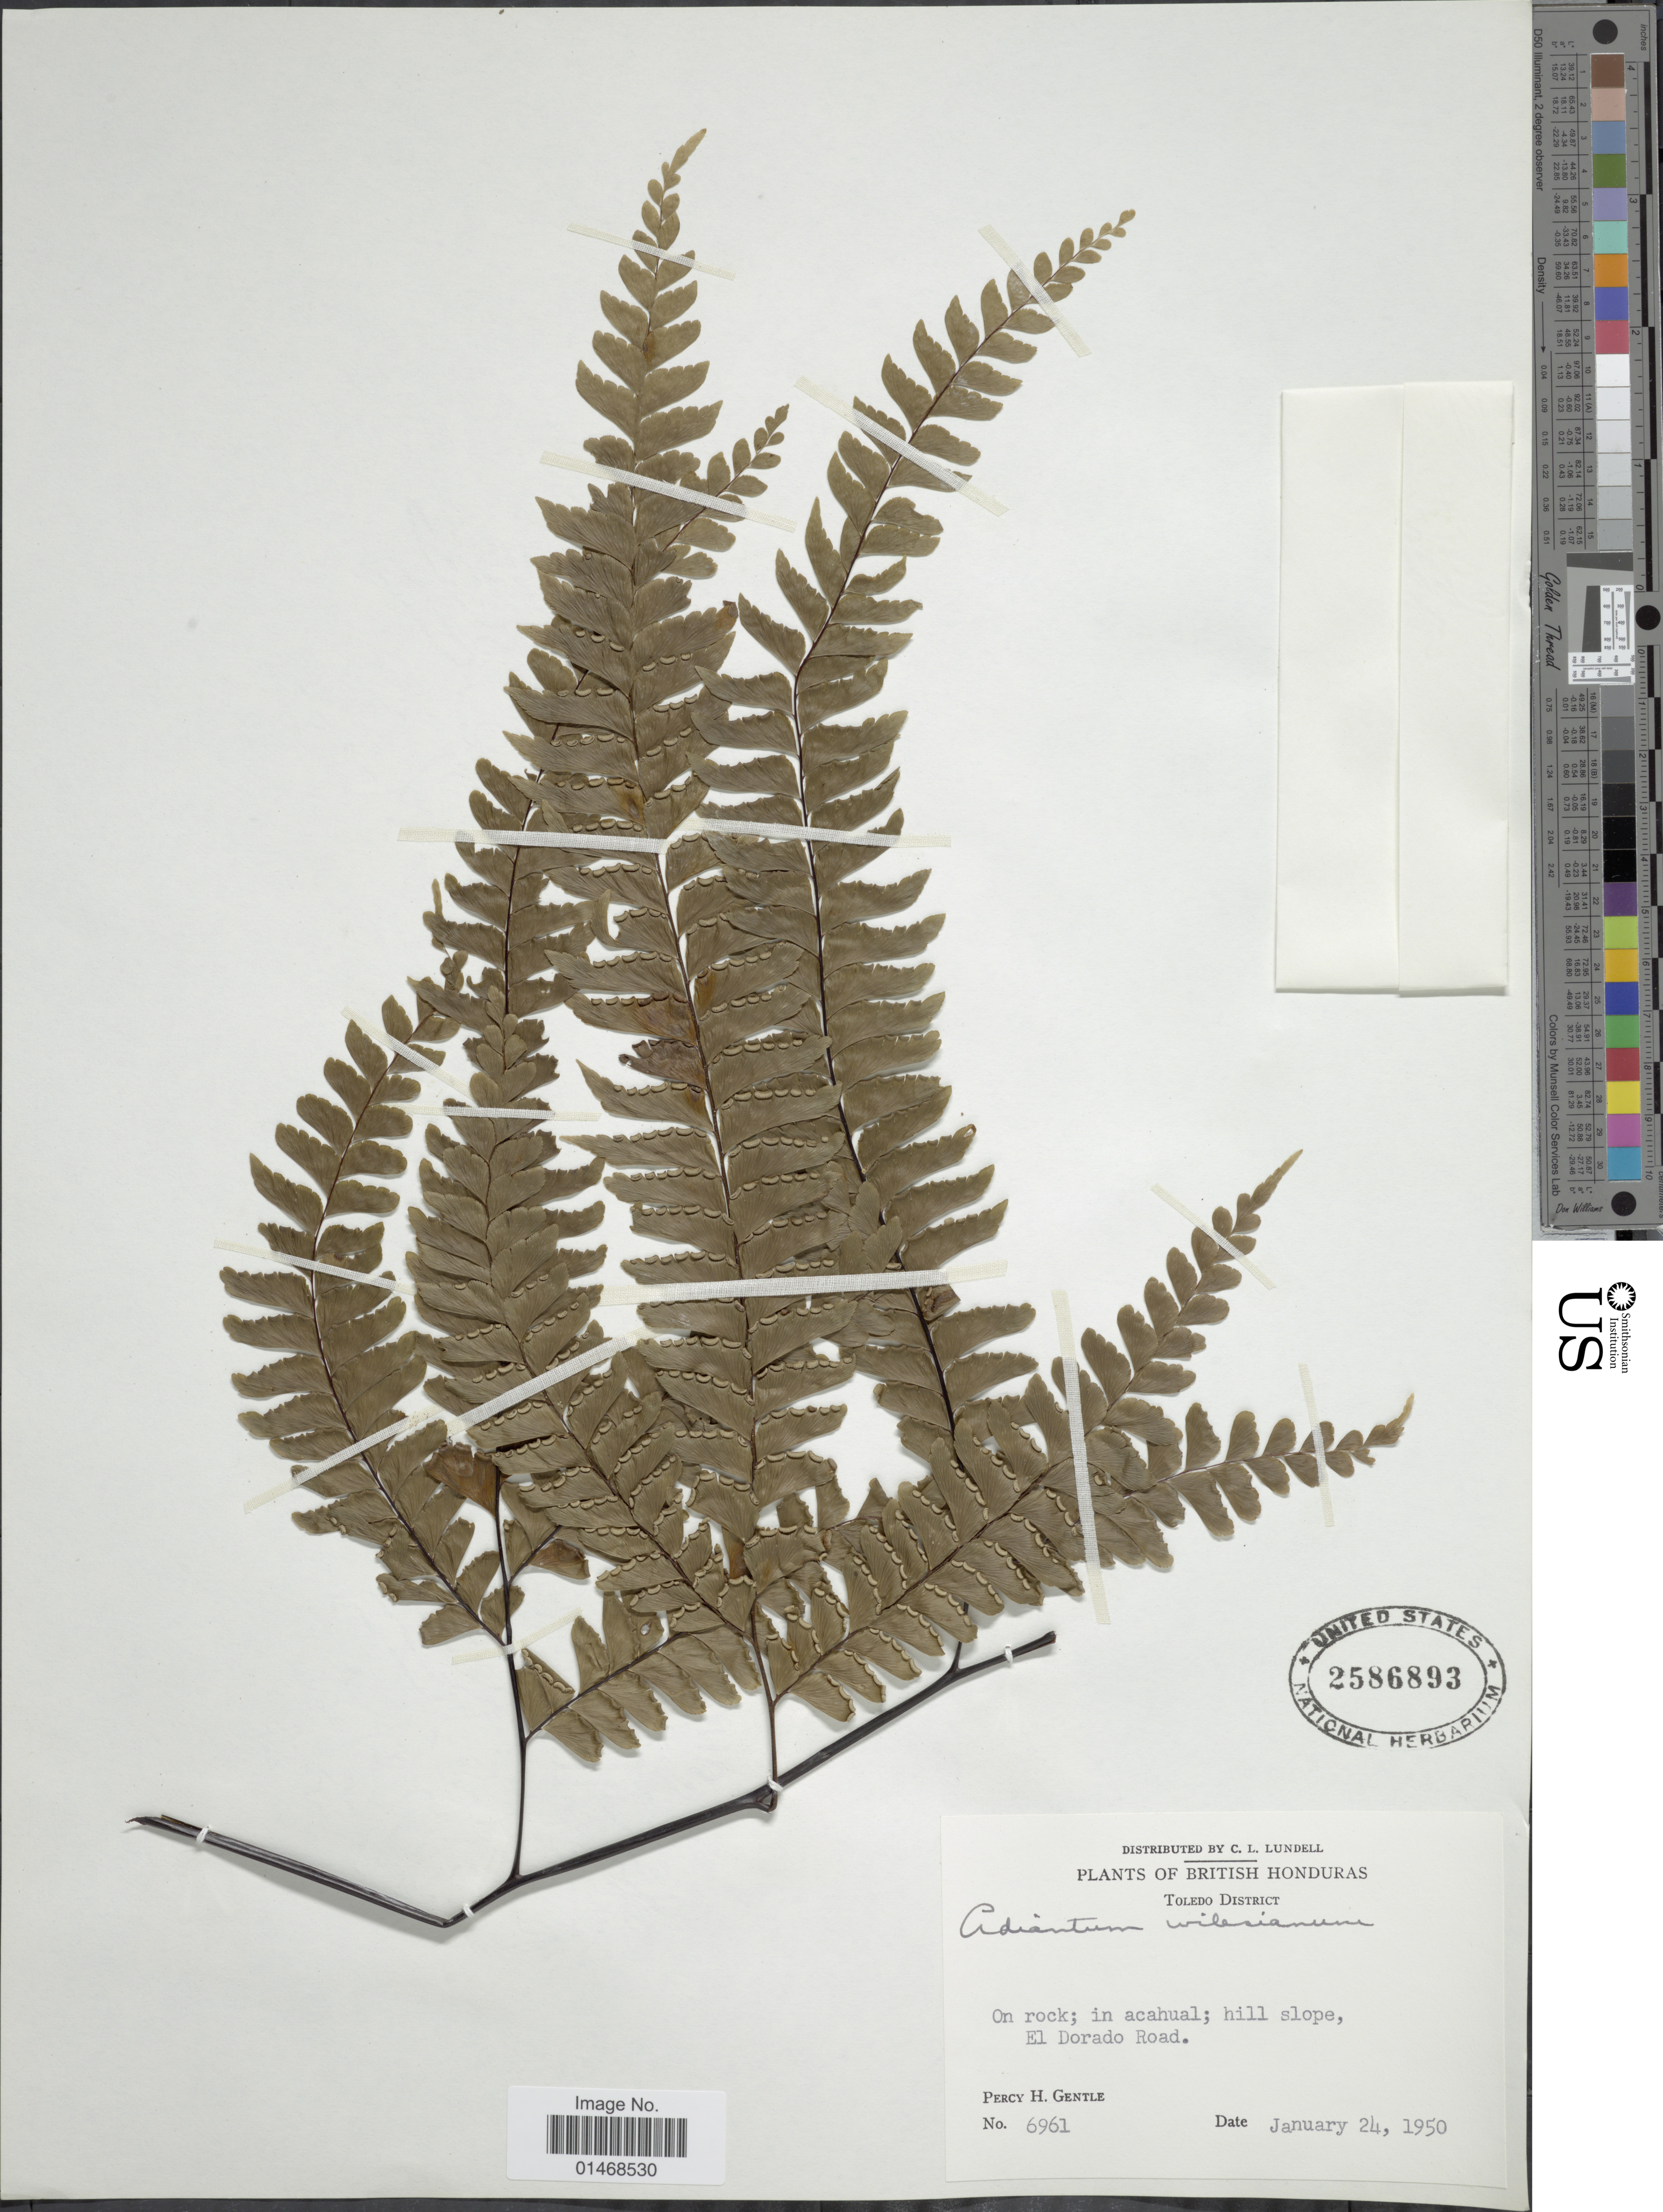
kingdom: Plantae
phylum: Tracheophyta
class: Polypodiopsida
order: Polypodiales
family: Pteridaceae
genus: Adiantum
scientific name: Adiantum wilesianum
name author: Hook.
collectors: P. H. Gentle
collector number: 6961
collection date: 1950-01-24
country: Belize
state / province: Toledo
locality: British Honduras, Toledo District, On rock; in acual; hill slope, El Dorado Road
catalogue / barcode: US 2586893